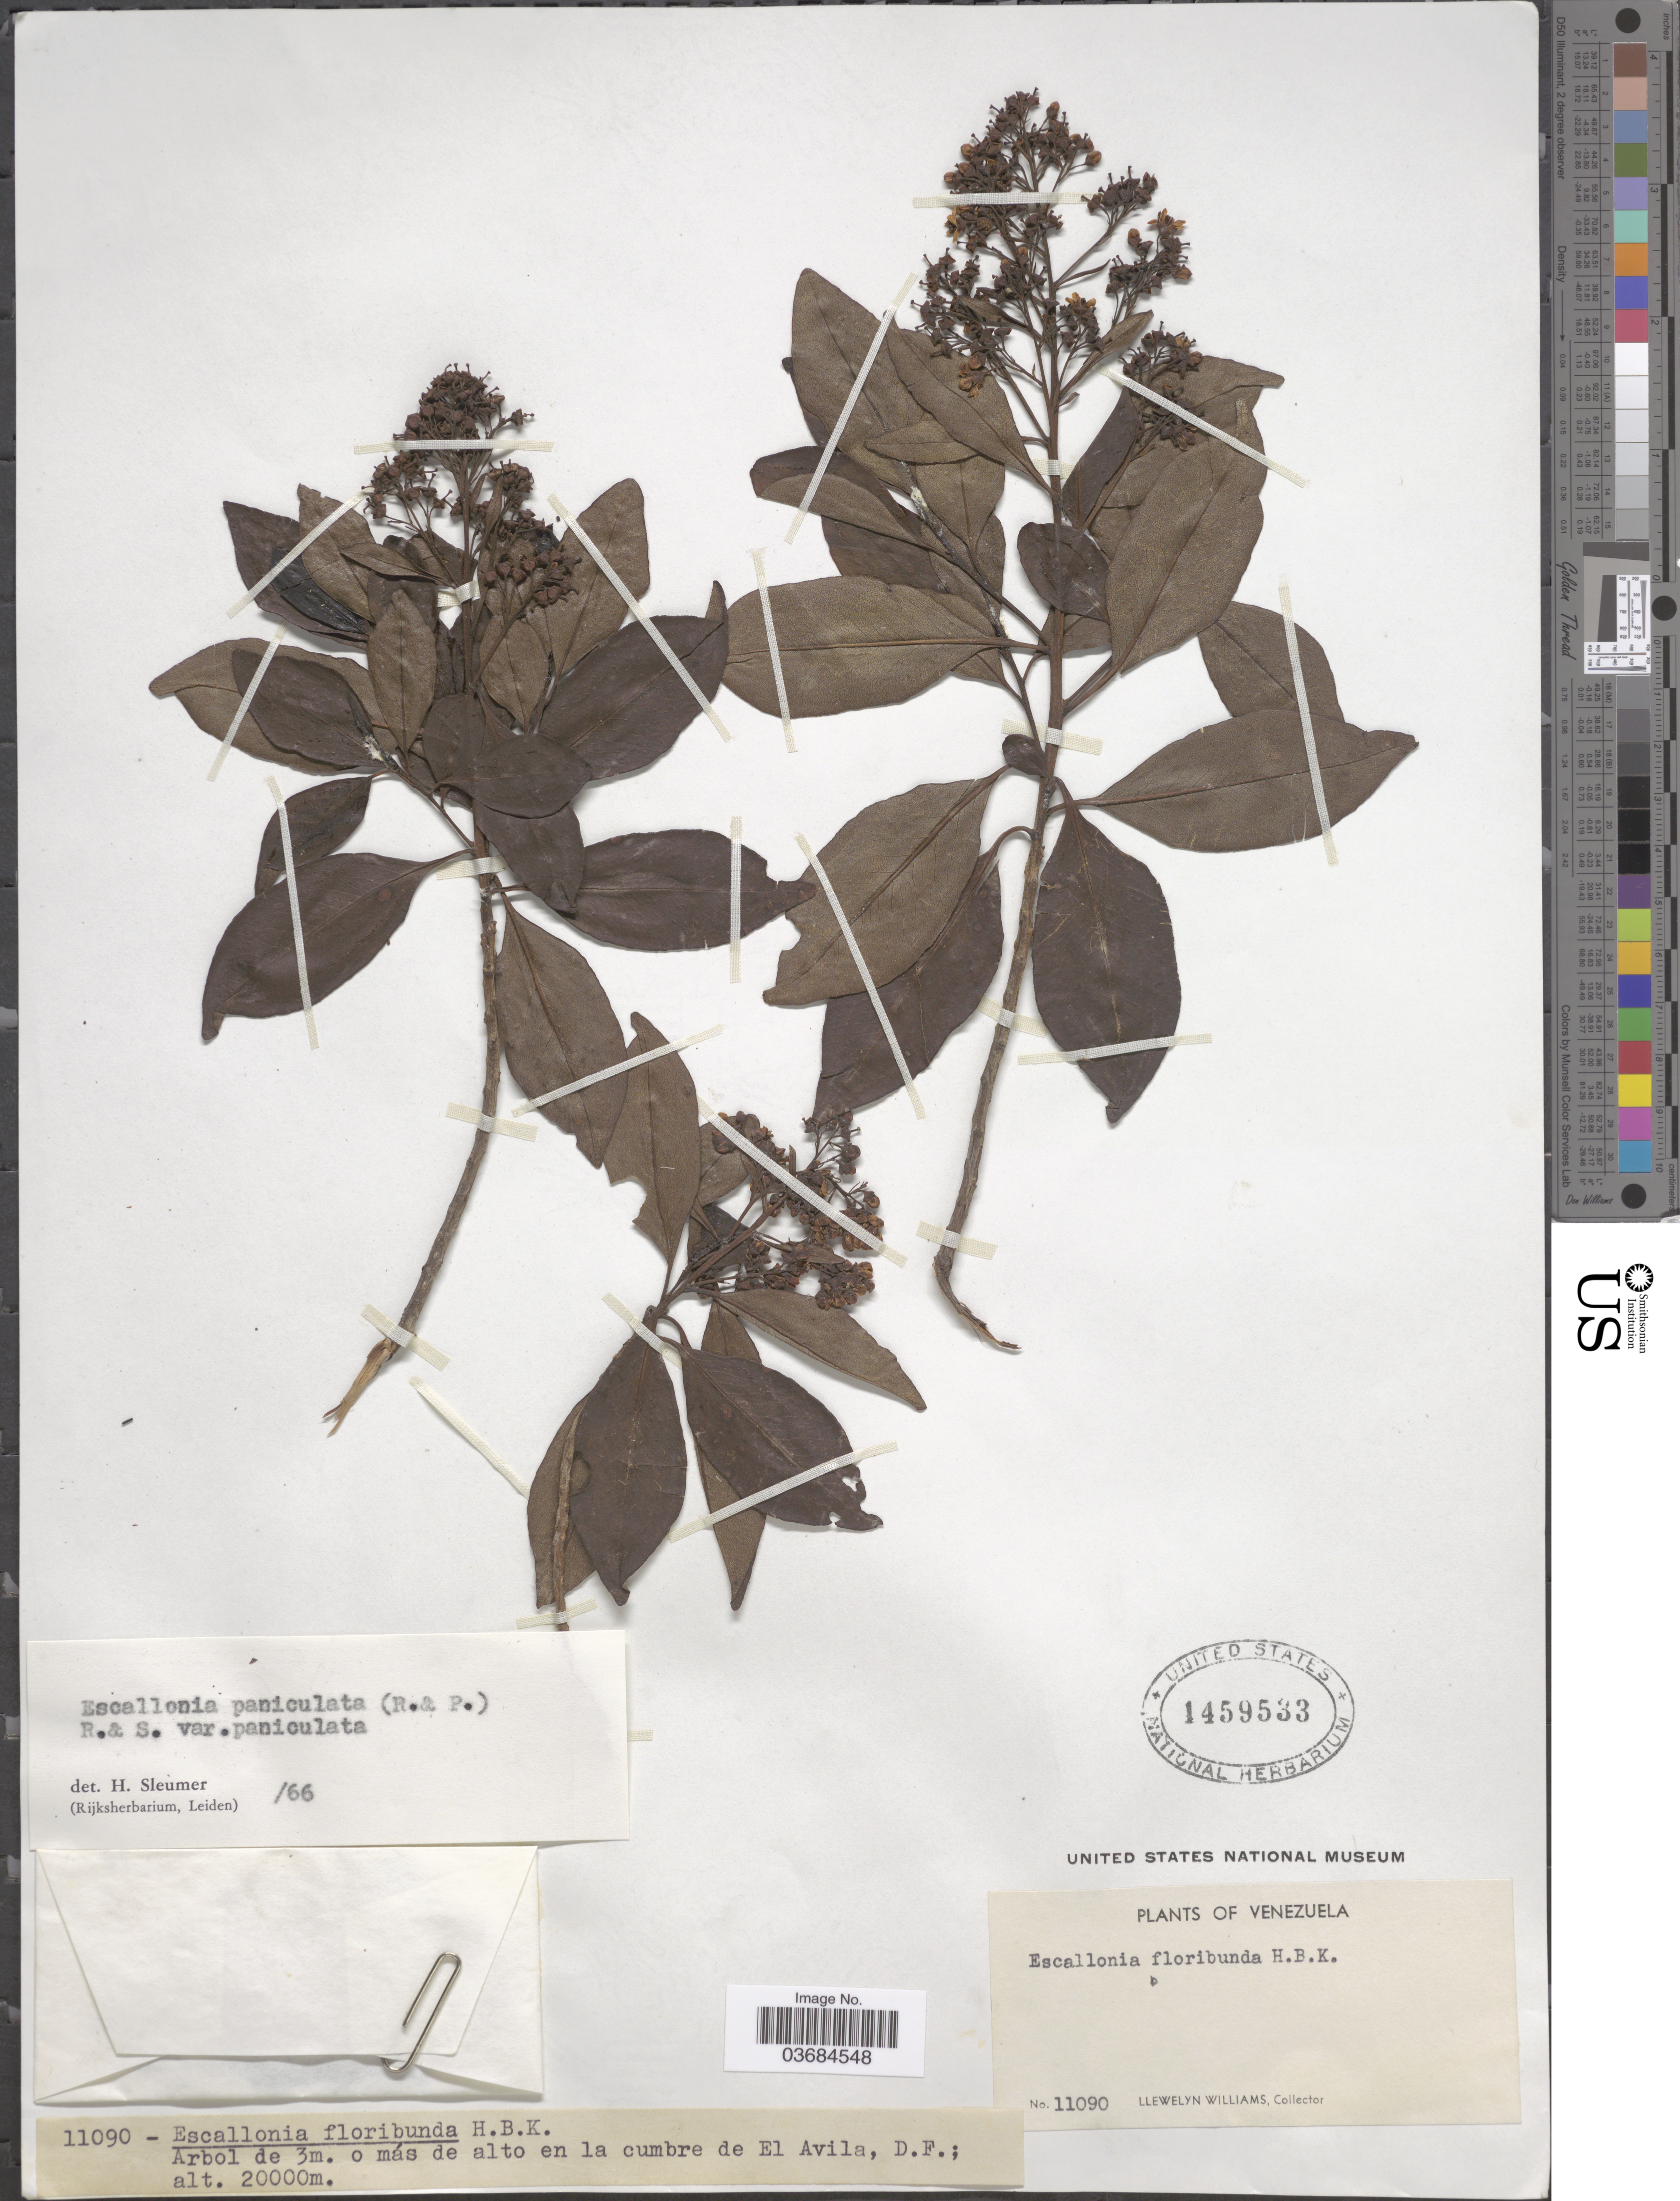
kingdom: Plantae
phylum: Tracheophyta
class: Magnoliopsida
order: Escalloniales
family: Escalloniaceae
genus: Escallonia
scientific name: Escallonia paniculata var. paniculata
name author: (Ruiz & Pav.) Roem. & Schult.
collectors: Ll. Williams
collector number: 11090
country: Venezuela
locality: En la cumbre de El Avila, D.F.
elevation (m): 2000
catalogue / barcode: US 1459533